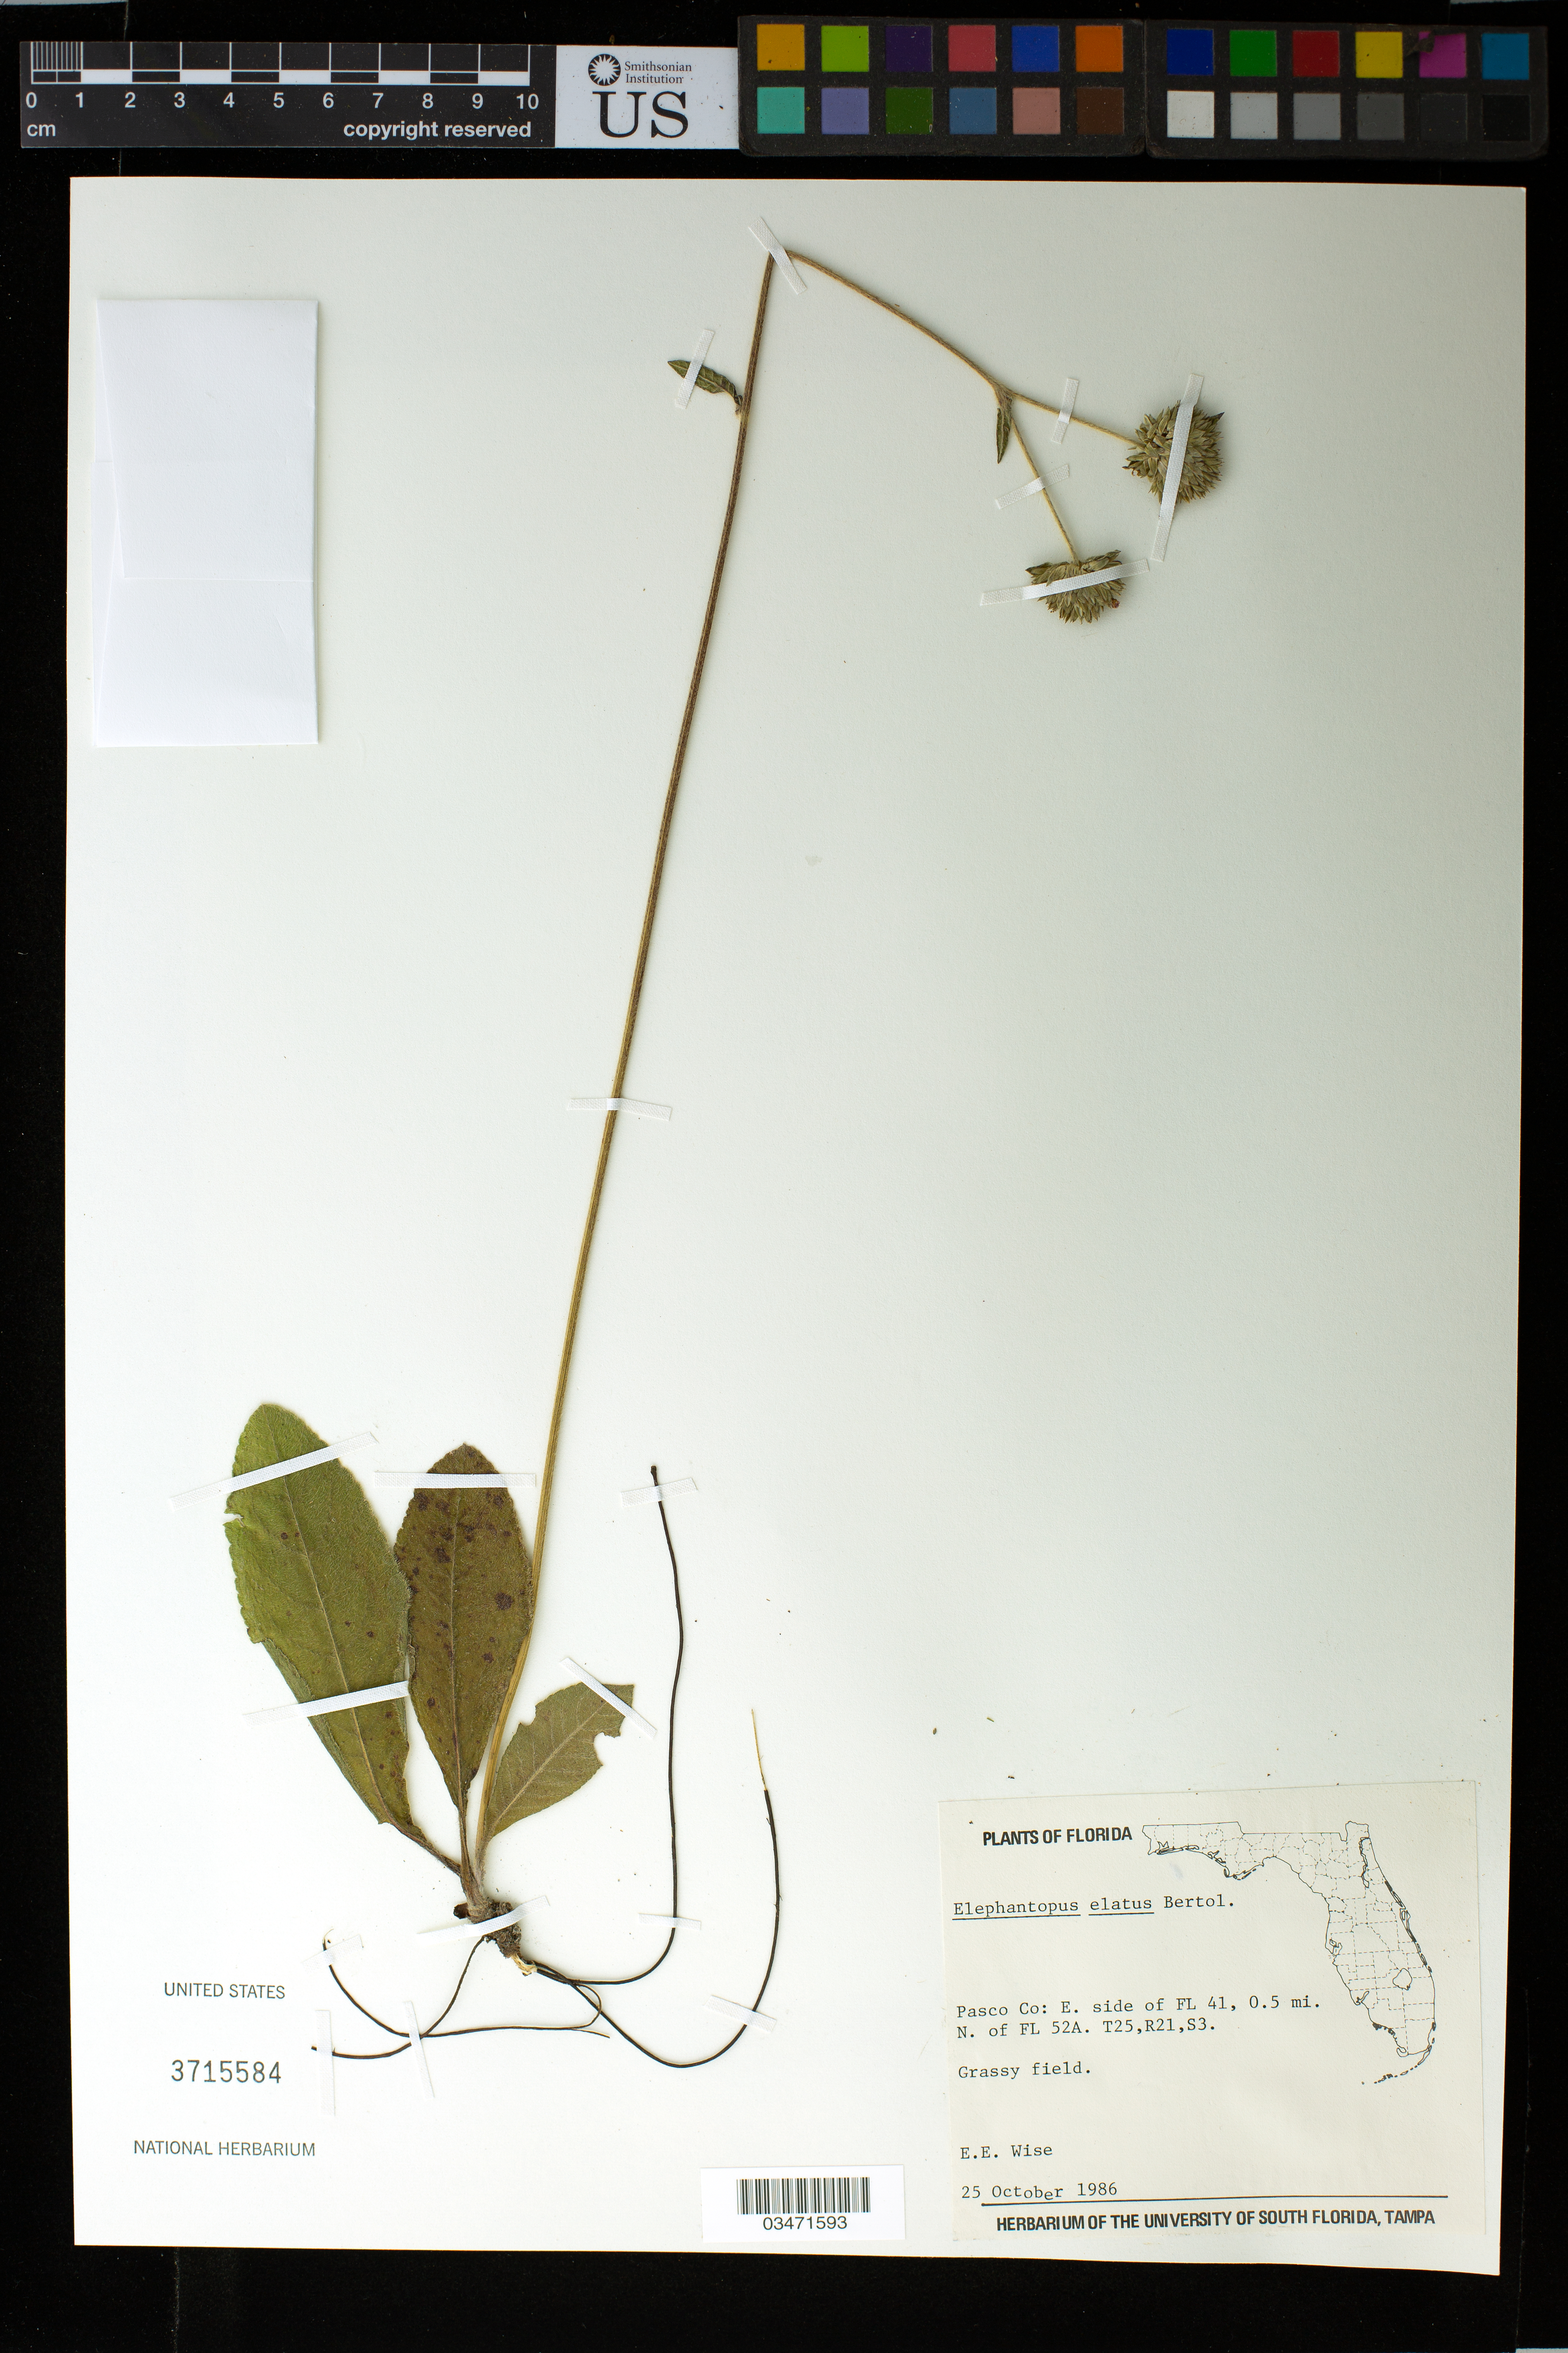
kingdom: Plantae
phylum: Tracheophyta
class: Magnoliopsida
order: Asterales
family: Asteraceae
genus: Elephantopus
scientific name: Elephantopus elatus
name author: Bertol.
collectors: E. Wise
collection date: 1986-10-25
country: United States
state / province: Florida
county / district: Pasco County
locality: E side of FL 41, 0.5 mi. N of FL 52A, T25, R21,S3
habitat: Grassy field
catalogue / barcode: US 3715584